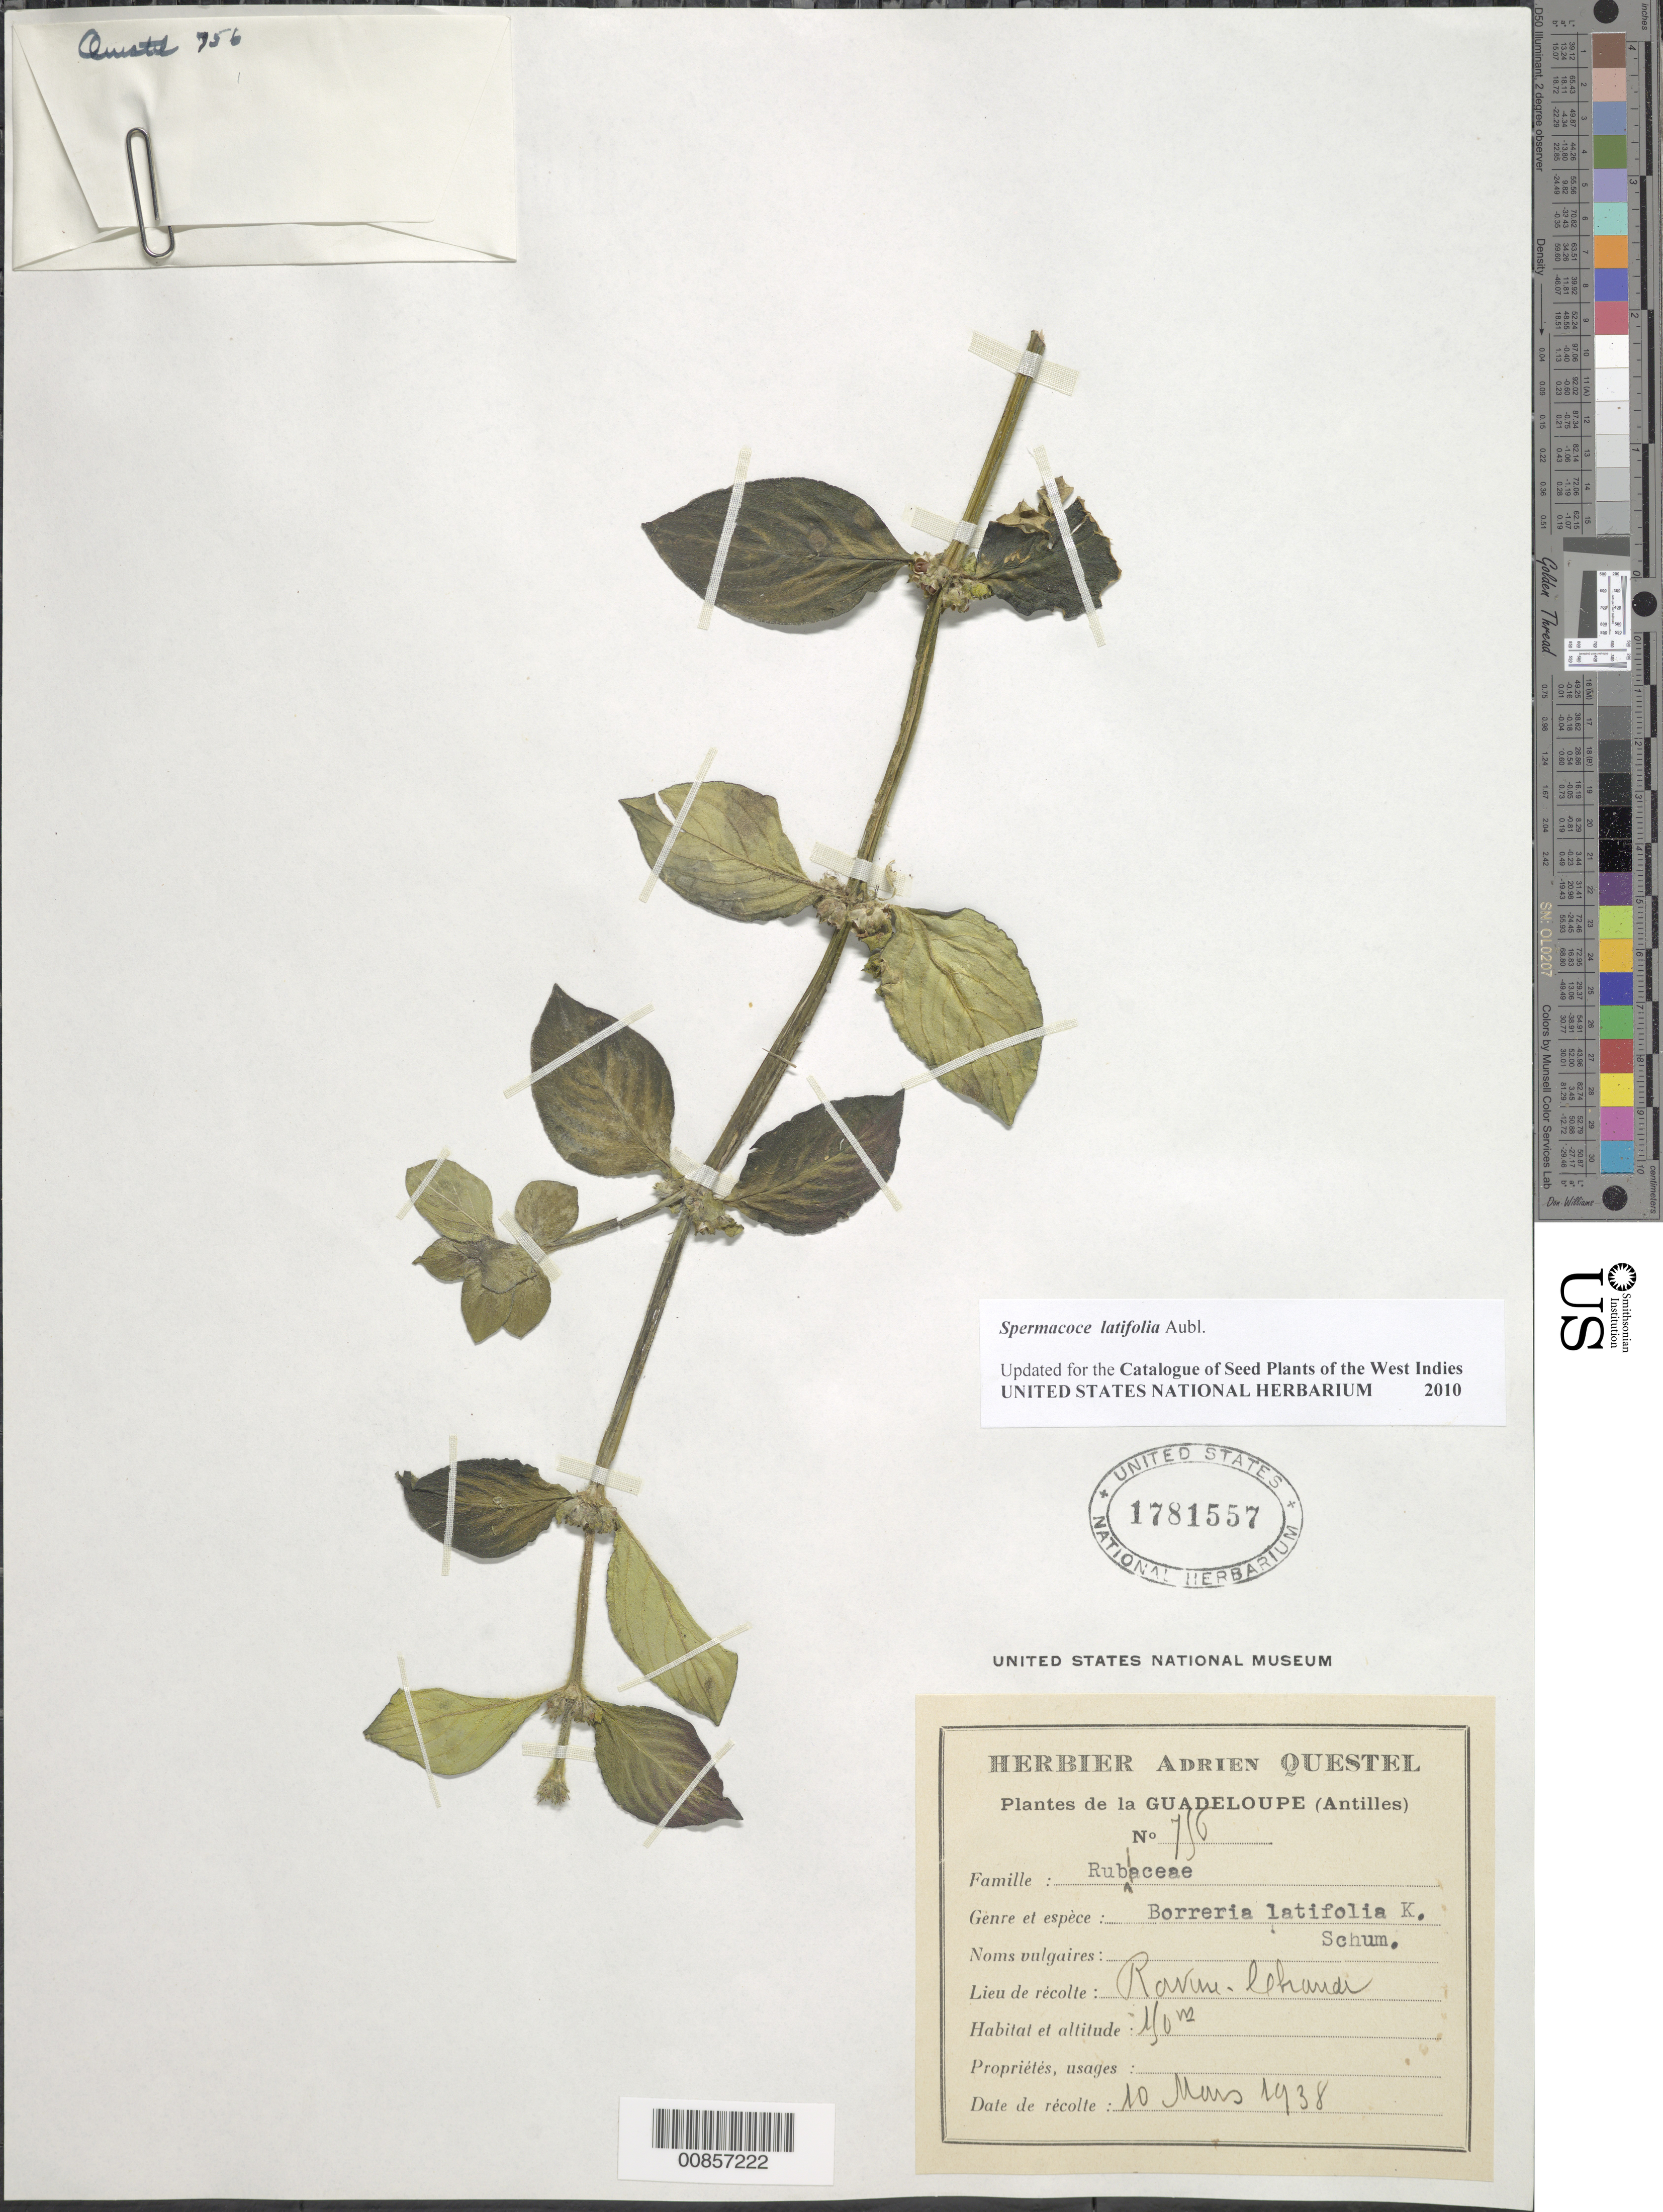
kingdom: Plantae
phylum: Tracheophyta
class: Magnoliopsida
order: Gentianales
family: Rubiaceae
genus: Spermacoce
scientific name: Spermacoce latifolia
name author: Aubl.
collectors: A. Questel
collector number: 156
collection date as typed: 10 Mar 1938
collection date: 1938-03-10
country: Guadeloupe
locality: Ravine-lehandi (sp?)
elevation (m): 150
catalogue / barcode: US 1781557